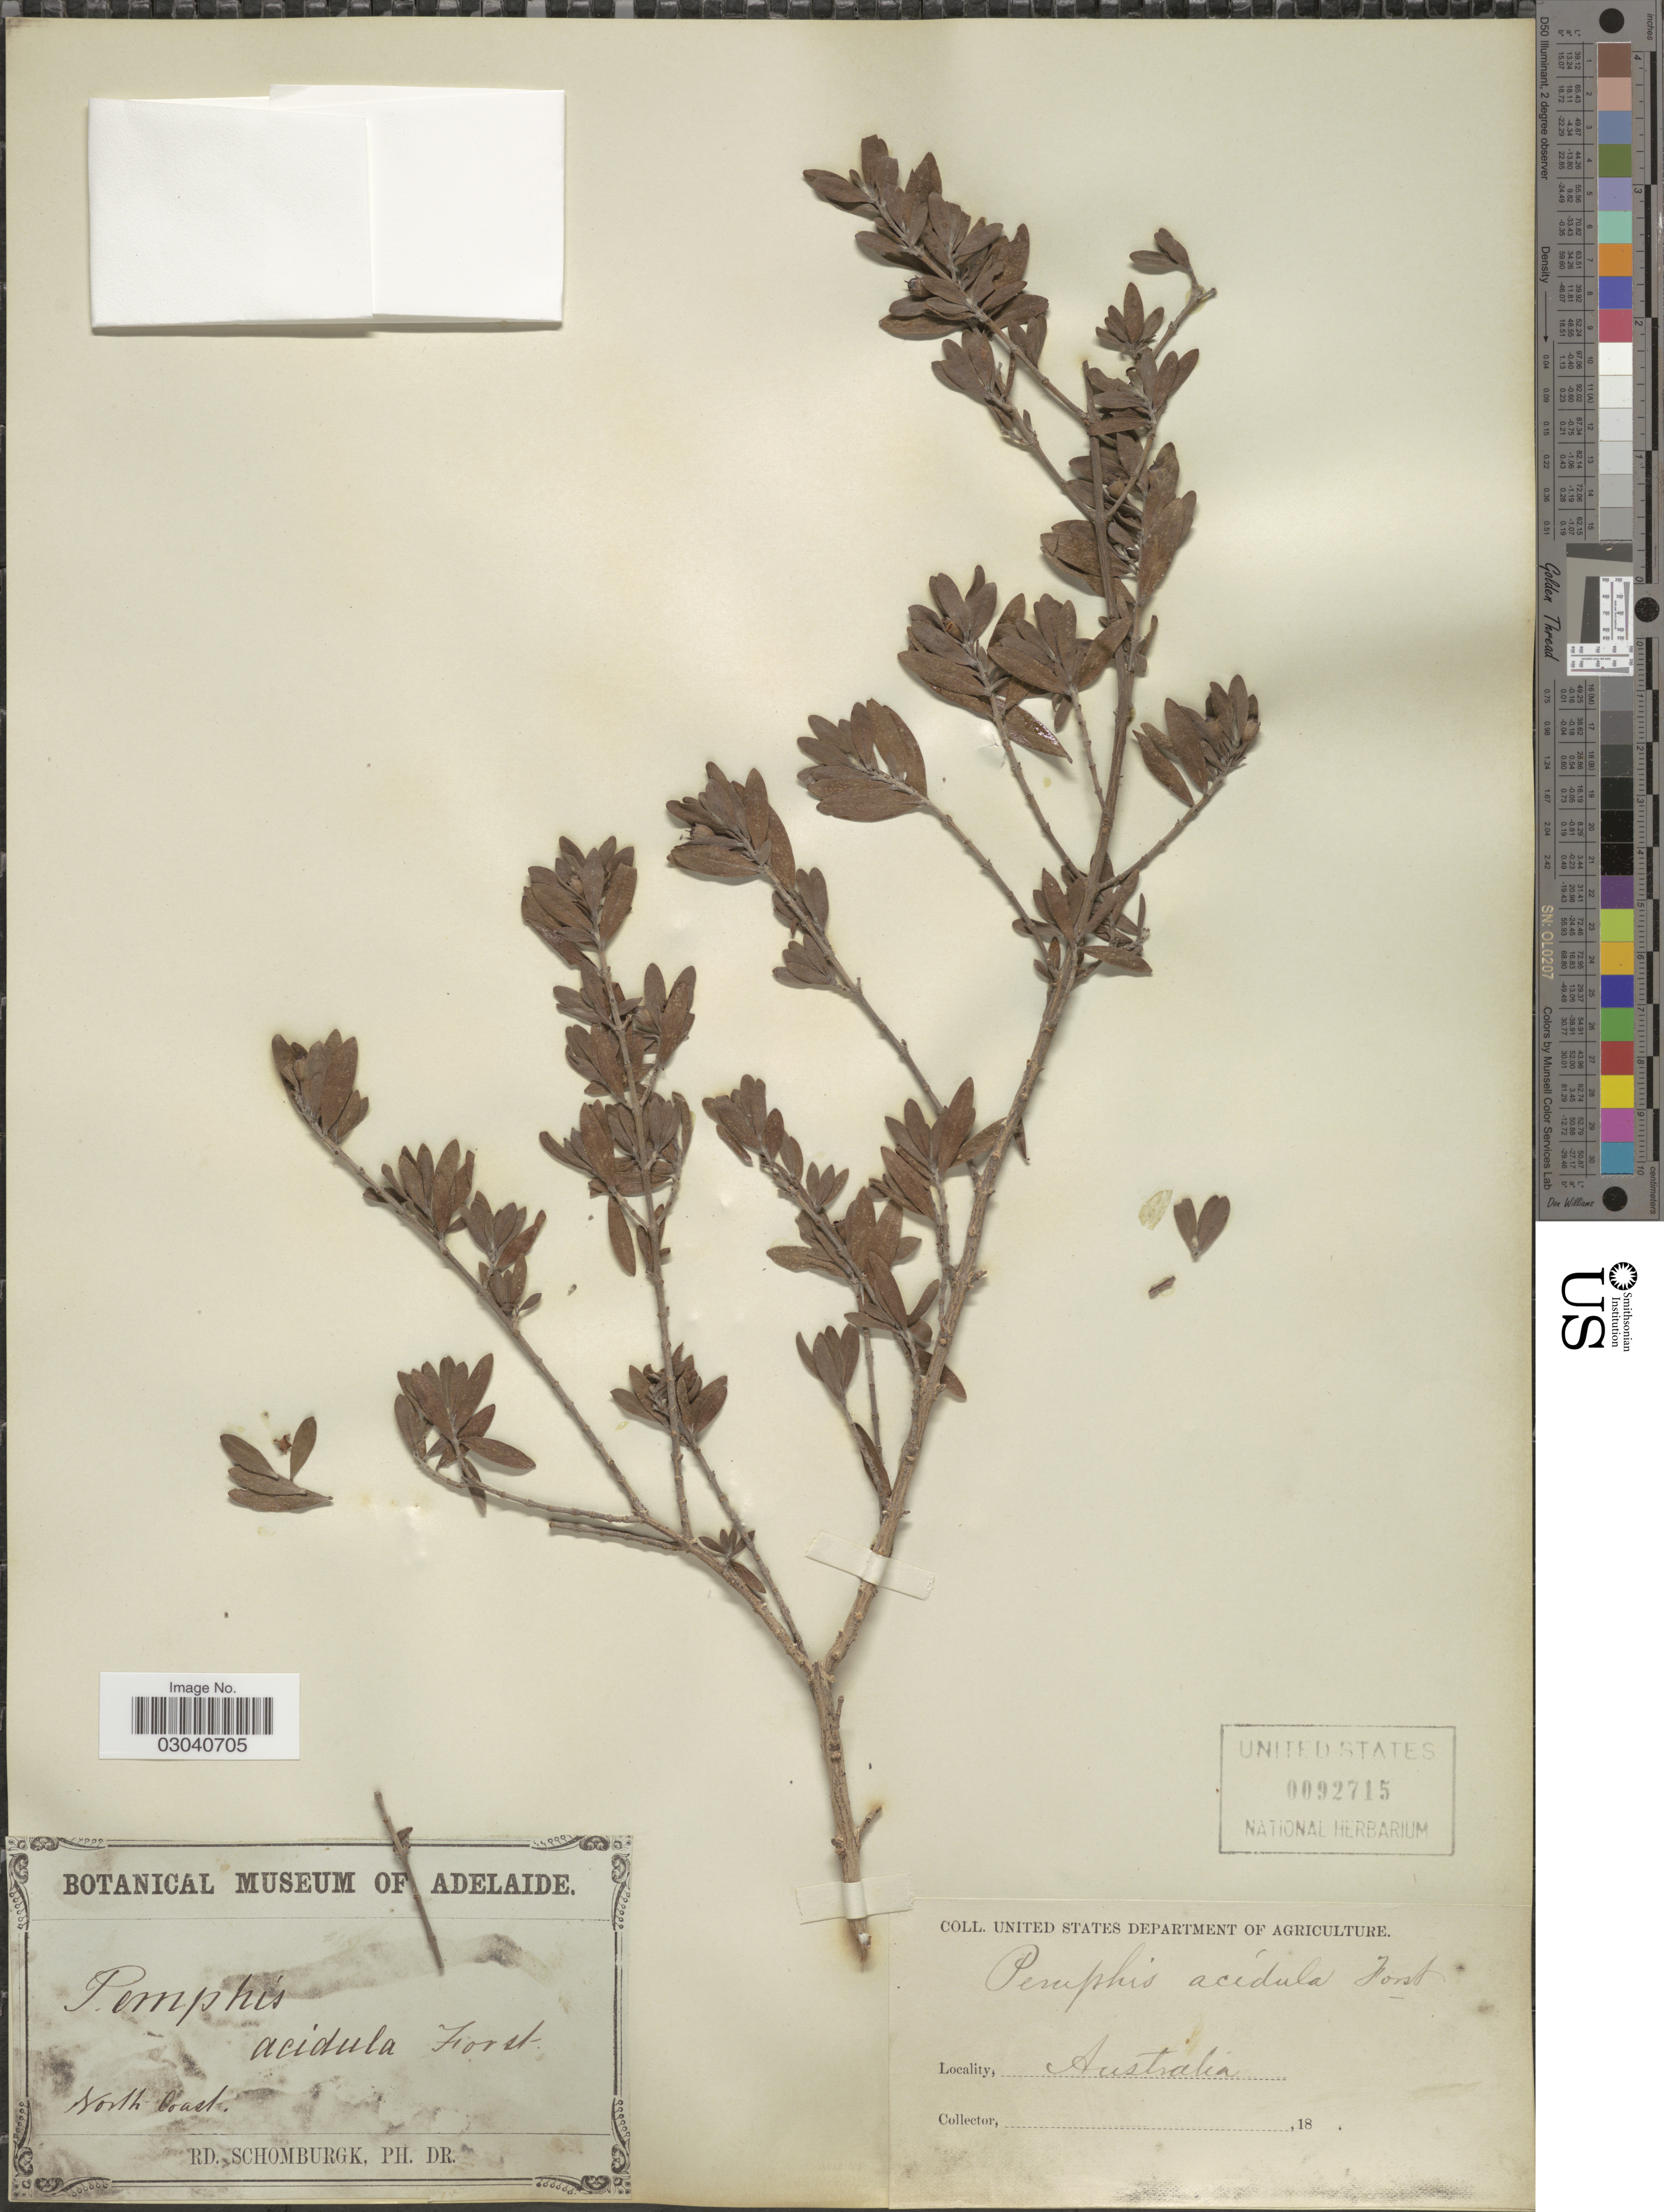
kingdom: Plantae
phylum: Tracheophyta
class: Magnoliopsida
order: Myrtales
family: Lythraceae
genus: Pemphis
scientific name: Pemphis acidula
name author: J.R. Forst. & G. Forst.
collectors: M. R. Schomburgk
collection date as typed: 18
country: Australia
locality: North Coast.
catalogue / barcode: US 92715